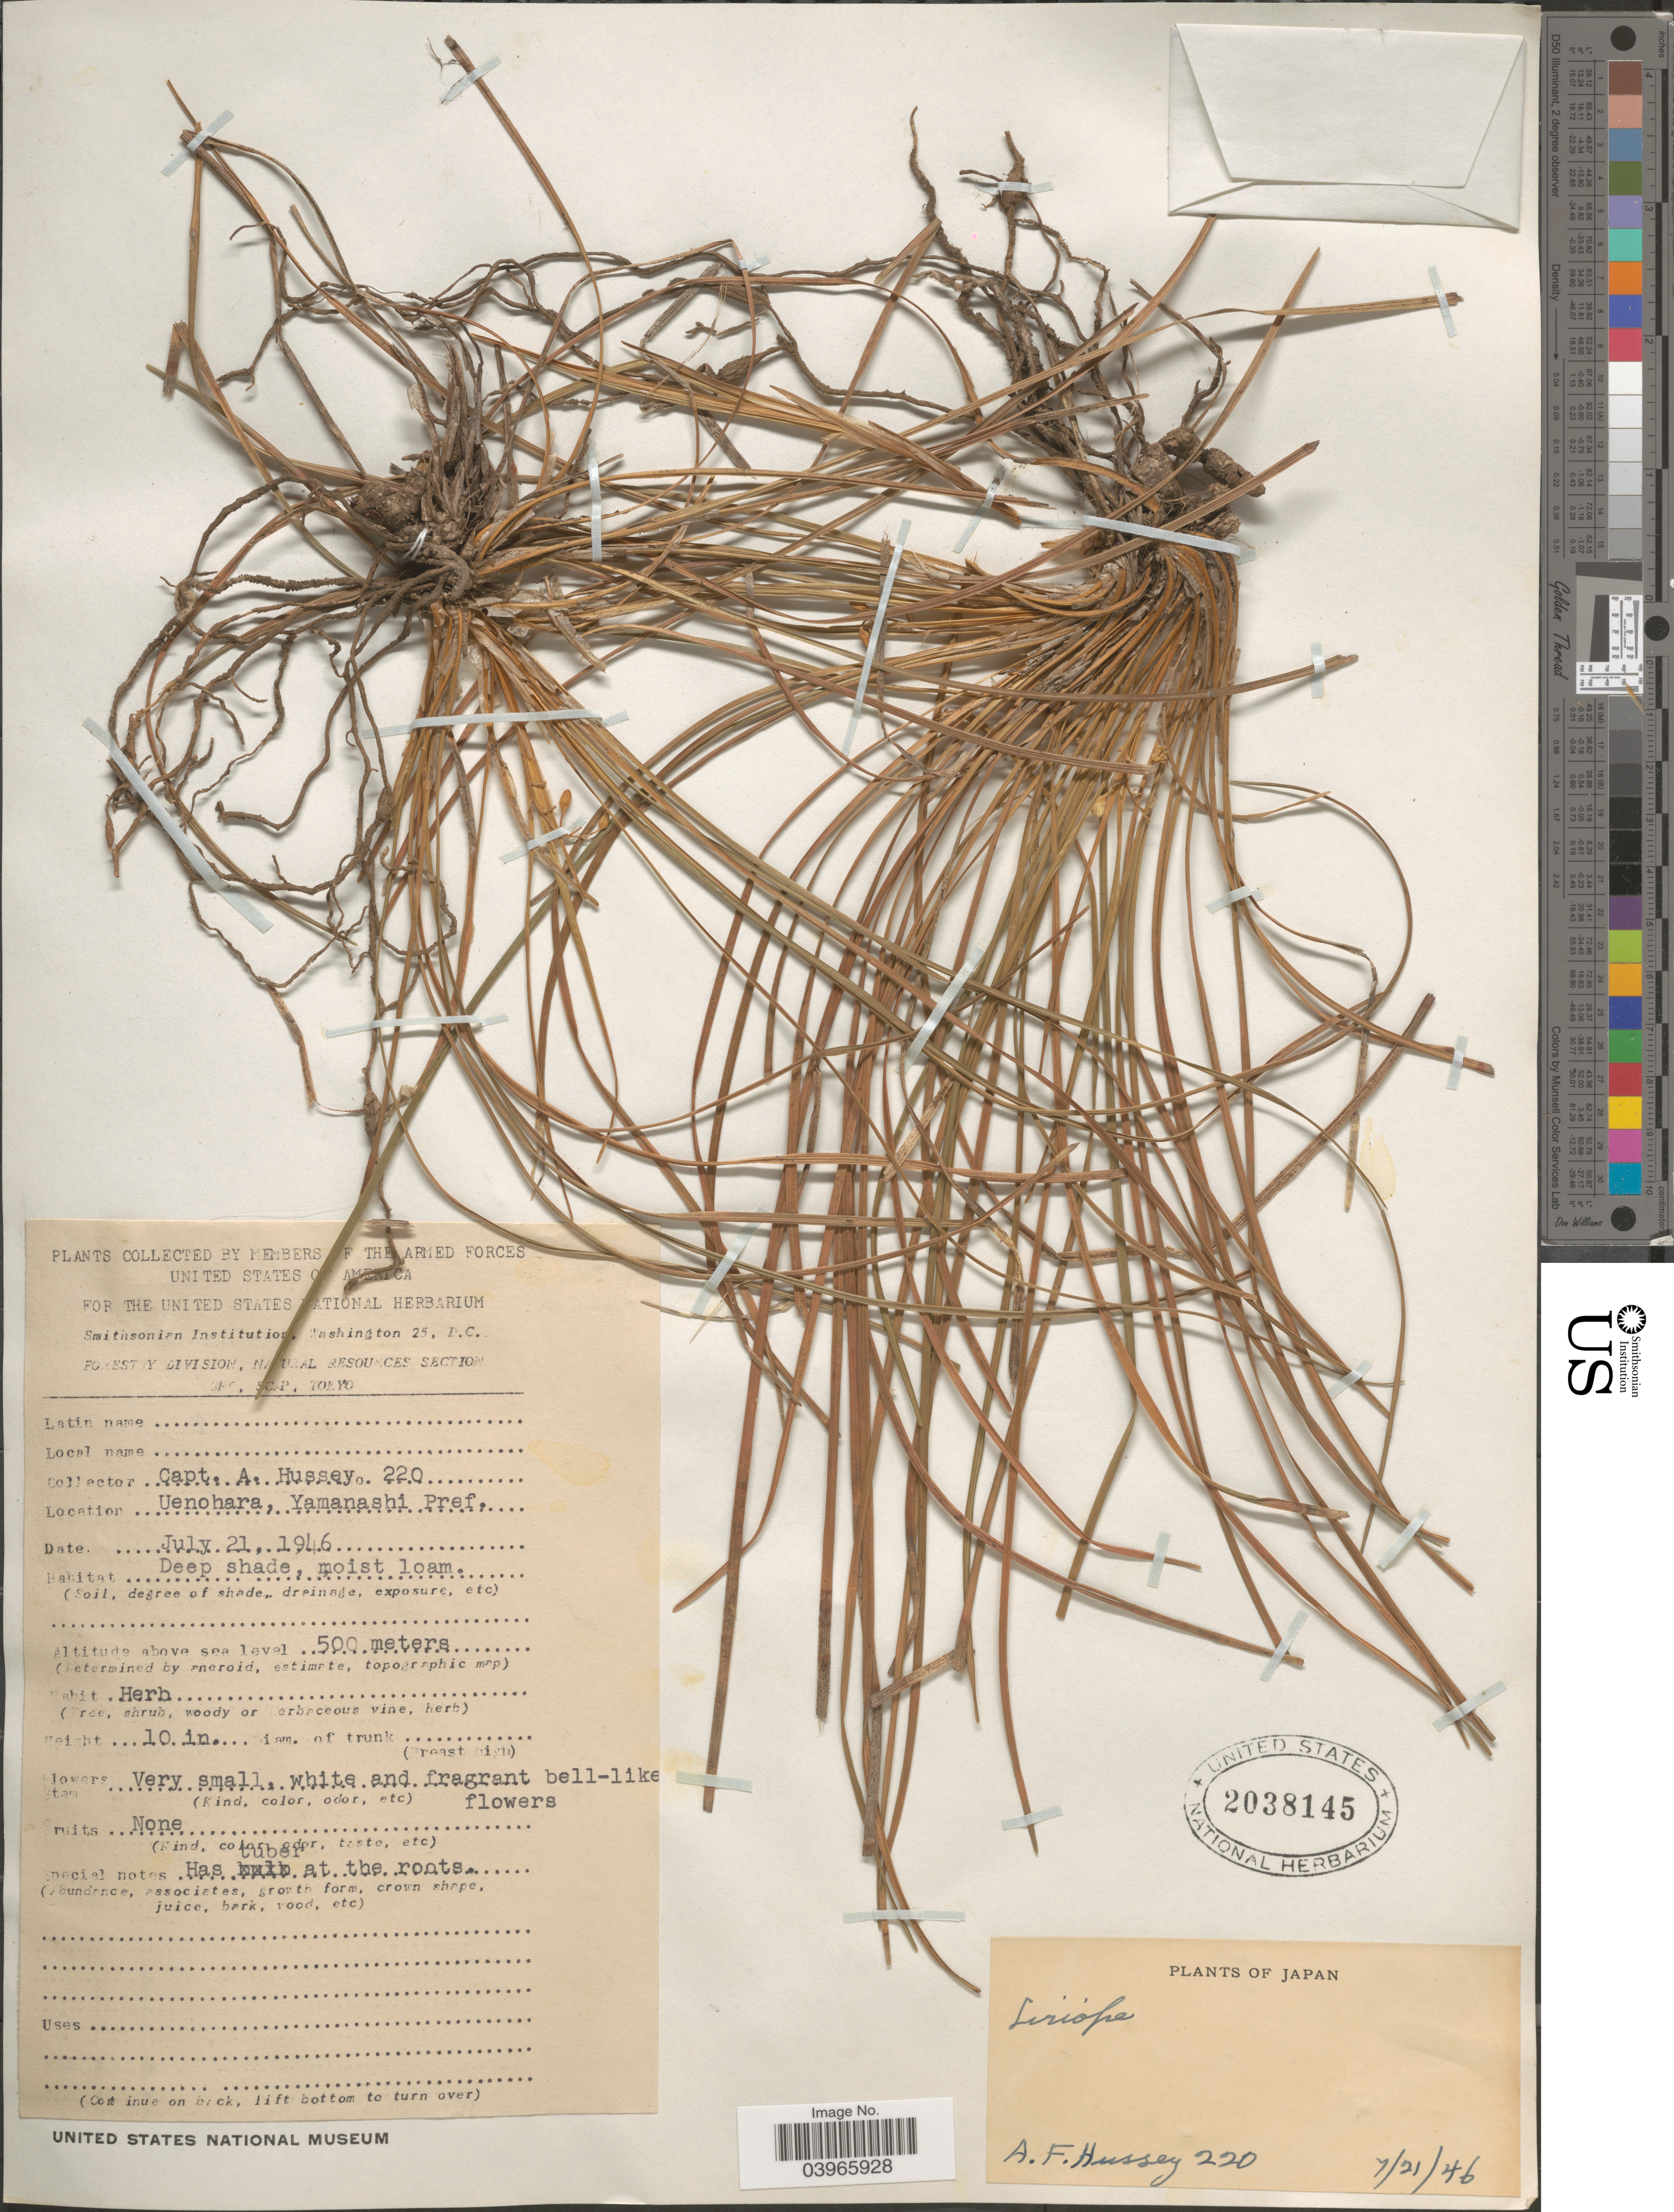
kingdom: Plantae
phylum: Tracheophyta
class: Liliopsida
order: Asparagales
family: Asparagaceae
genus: Liriope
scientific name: Liriope graminifolia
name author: (L.) Baker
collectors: A. Hussey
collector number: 220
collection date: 1946-07-21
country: Japan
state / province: Yamanasi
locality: Uenohara, Yamanashi Pref.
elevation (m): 500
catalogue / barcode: US 2038145